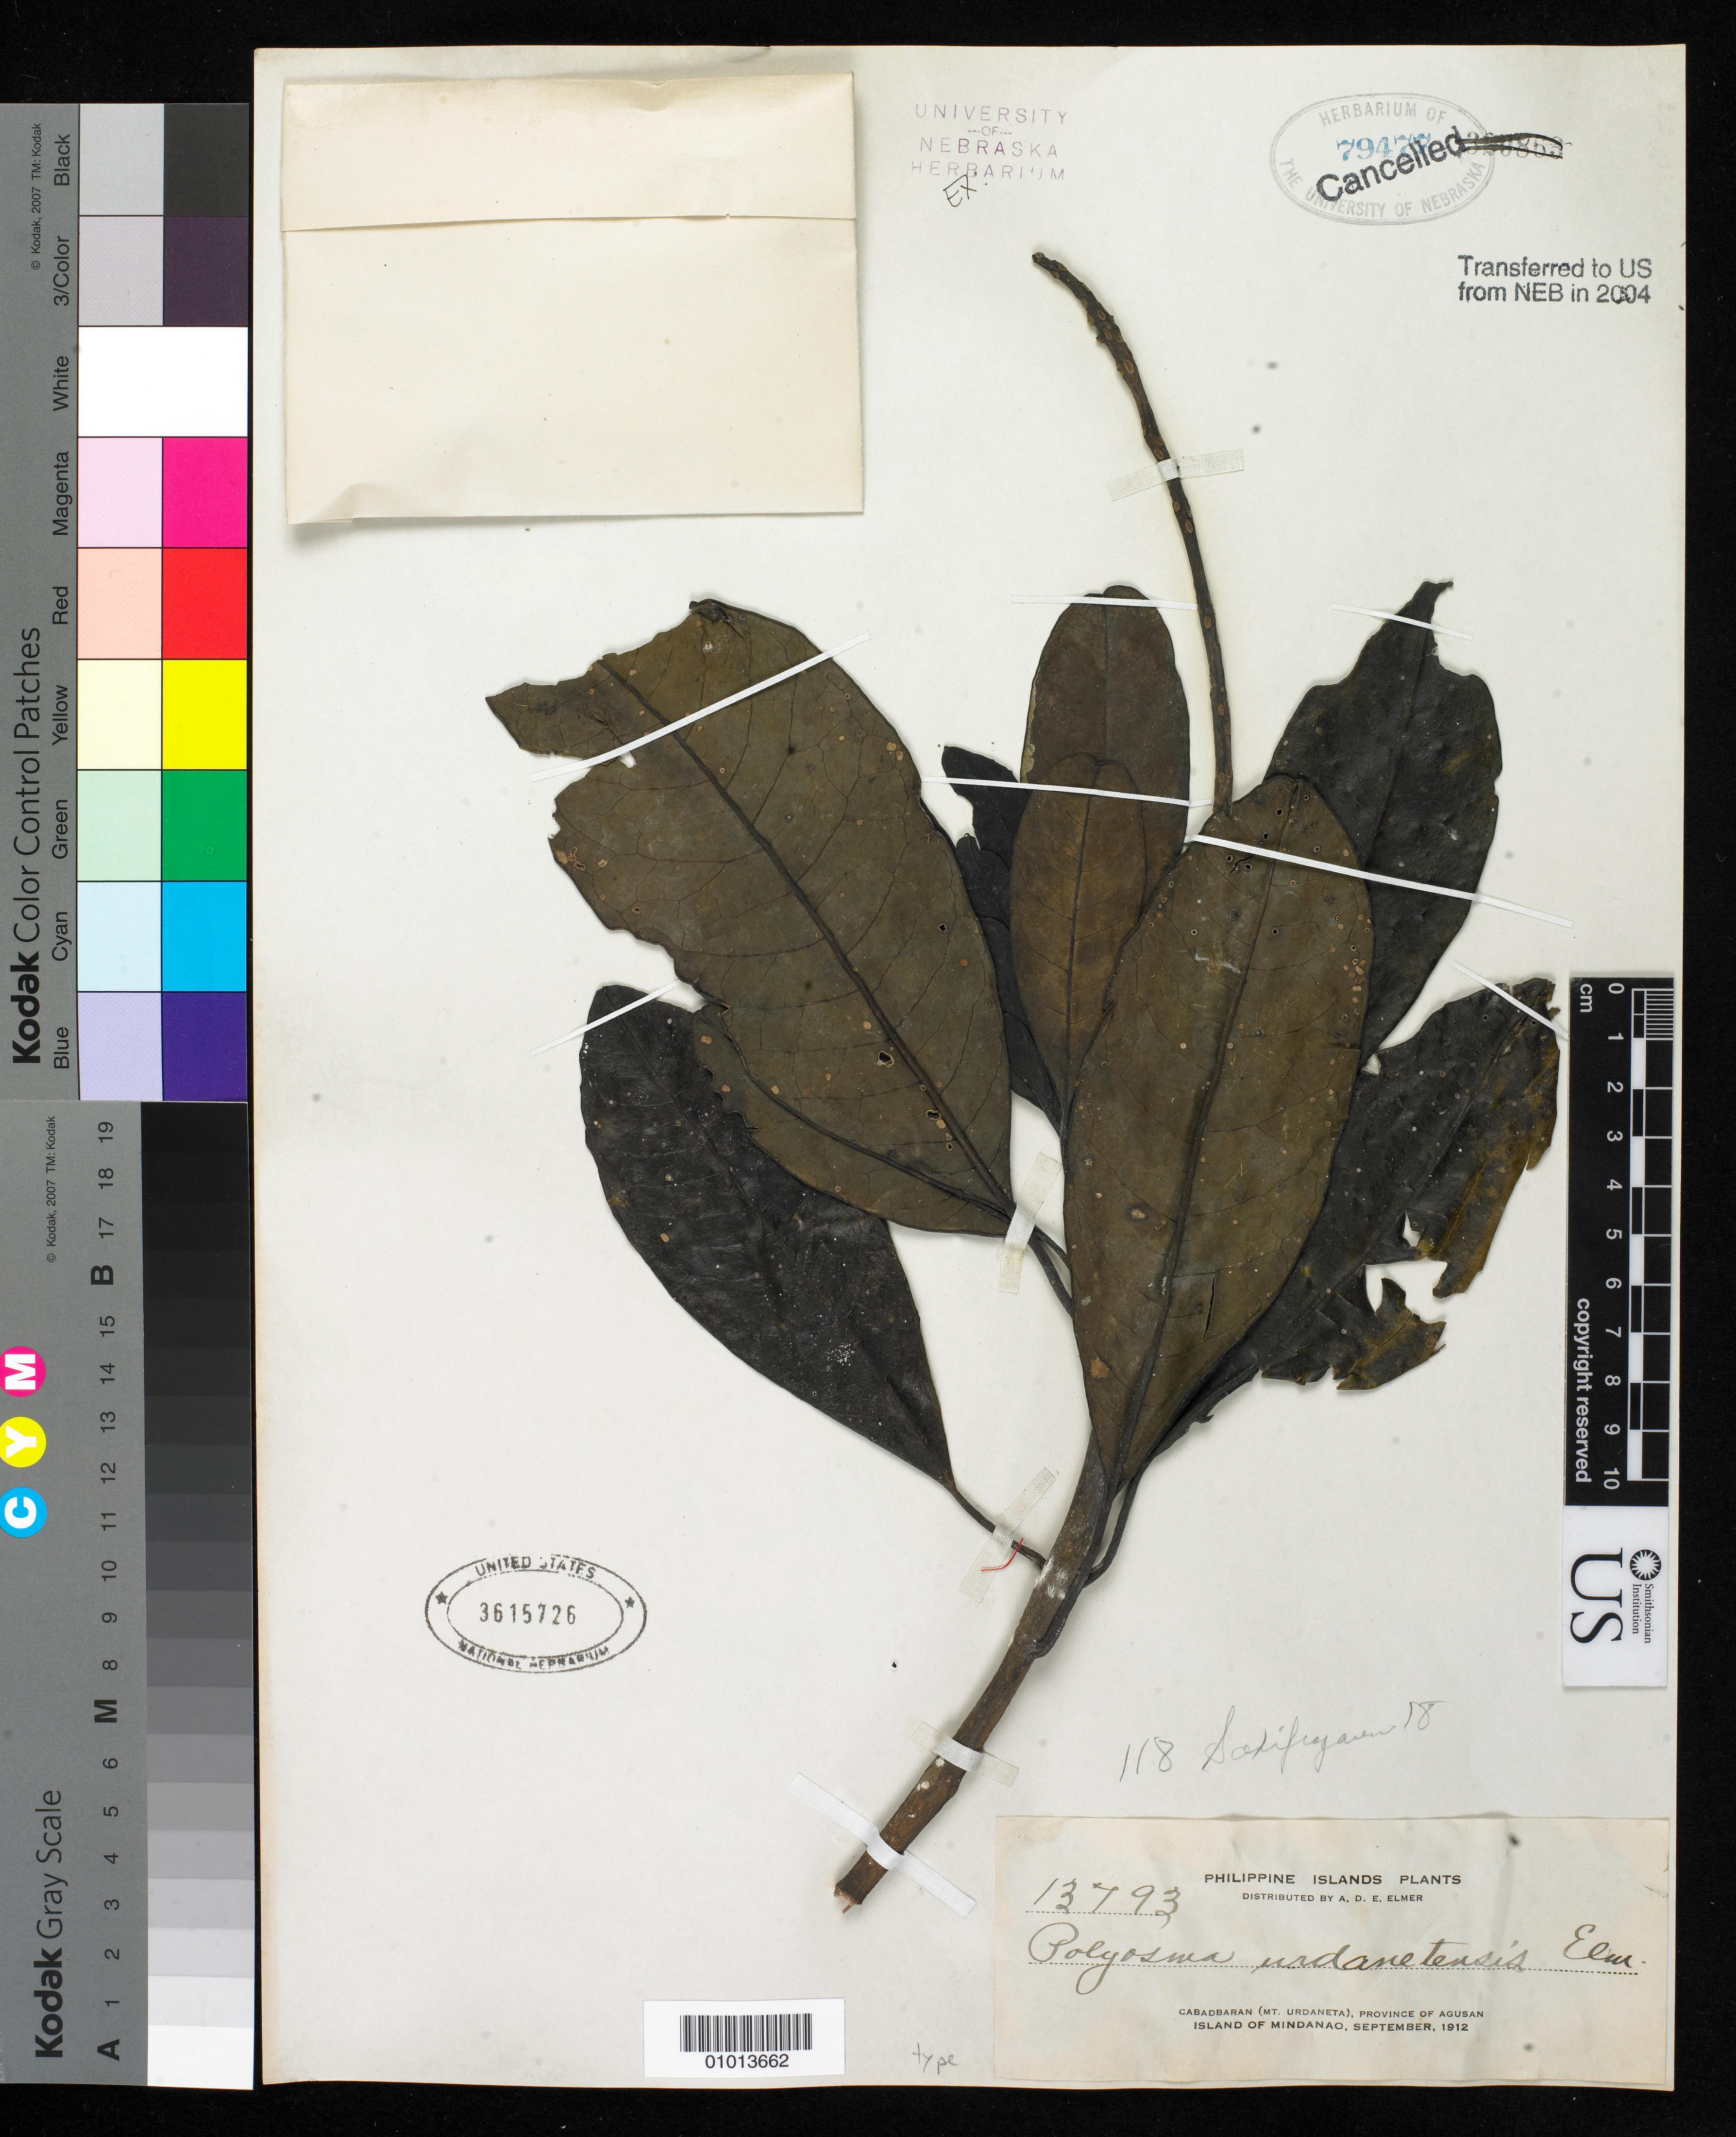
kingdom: Plantae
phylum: Tracheophyta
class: Magnoliopsida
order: Escalloniales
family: Escalloniaceae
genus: Polyosma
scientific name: Polyosma urdanetensis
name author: Elmer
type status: Isotype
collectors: A. D. E. Elmer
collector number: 13793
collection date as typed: Sep 1912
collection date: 1912-09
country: Philippines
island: Mindanao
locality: Cabadbaran (Mt. Urdaneta), Province of Agusan.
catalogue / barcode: US 3615726